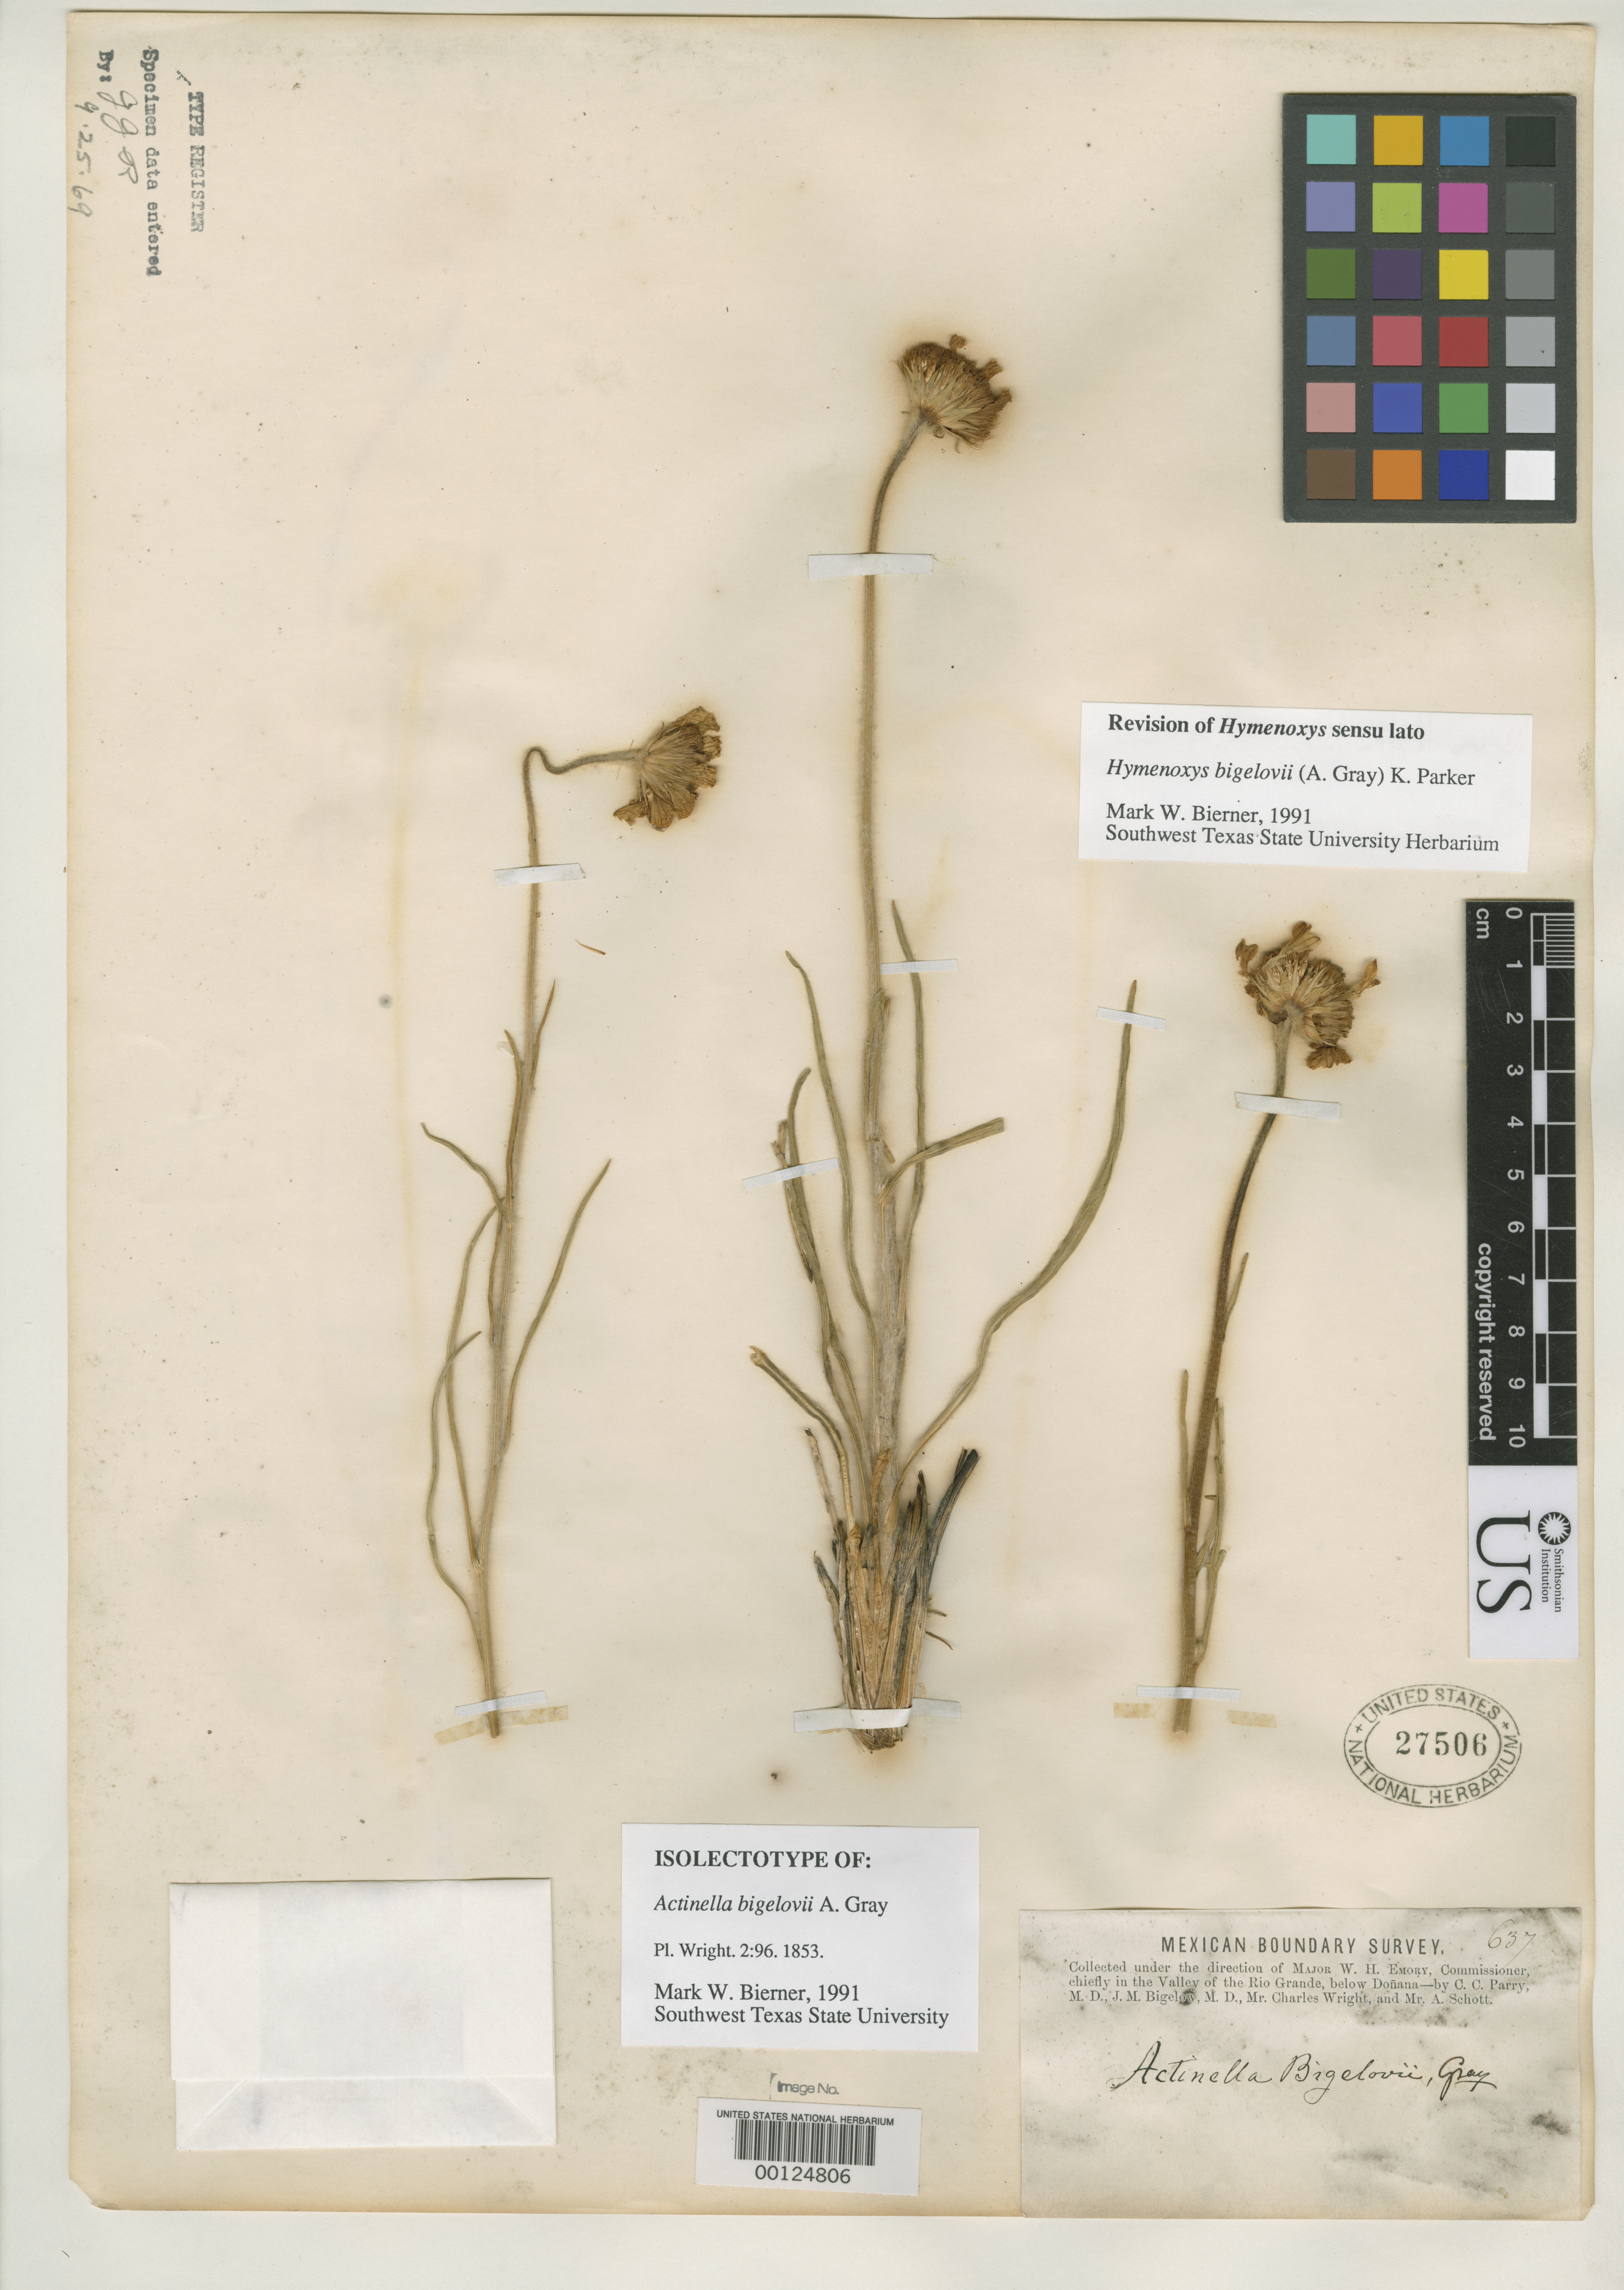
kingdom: Plantae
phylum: Tracheophyta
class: Magnoliopsida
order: Asterales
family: Asteraceae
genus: Actinella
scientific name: Actinella bigelovii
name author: A. Gray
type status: Isolectotype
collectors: J. M. Bigelow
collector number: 637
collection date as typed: Apr 1851 to -- Jun 1851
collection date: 1851-04/1851-06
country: United States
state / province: New Mexico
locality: Near the Mimbres Mountains.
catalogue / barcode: US 27506